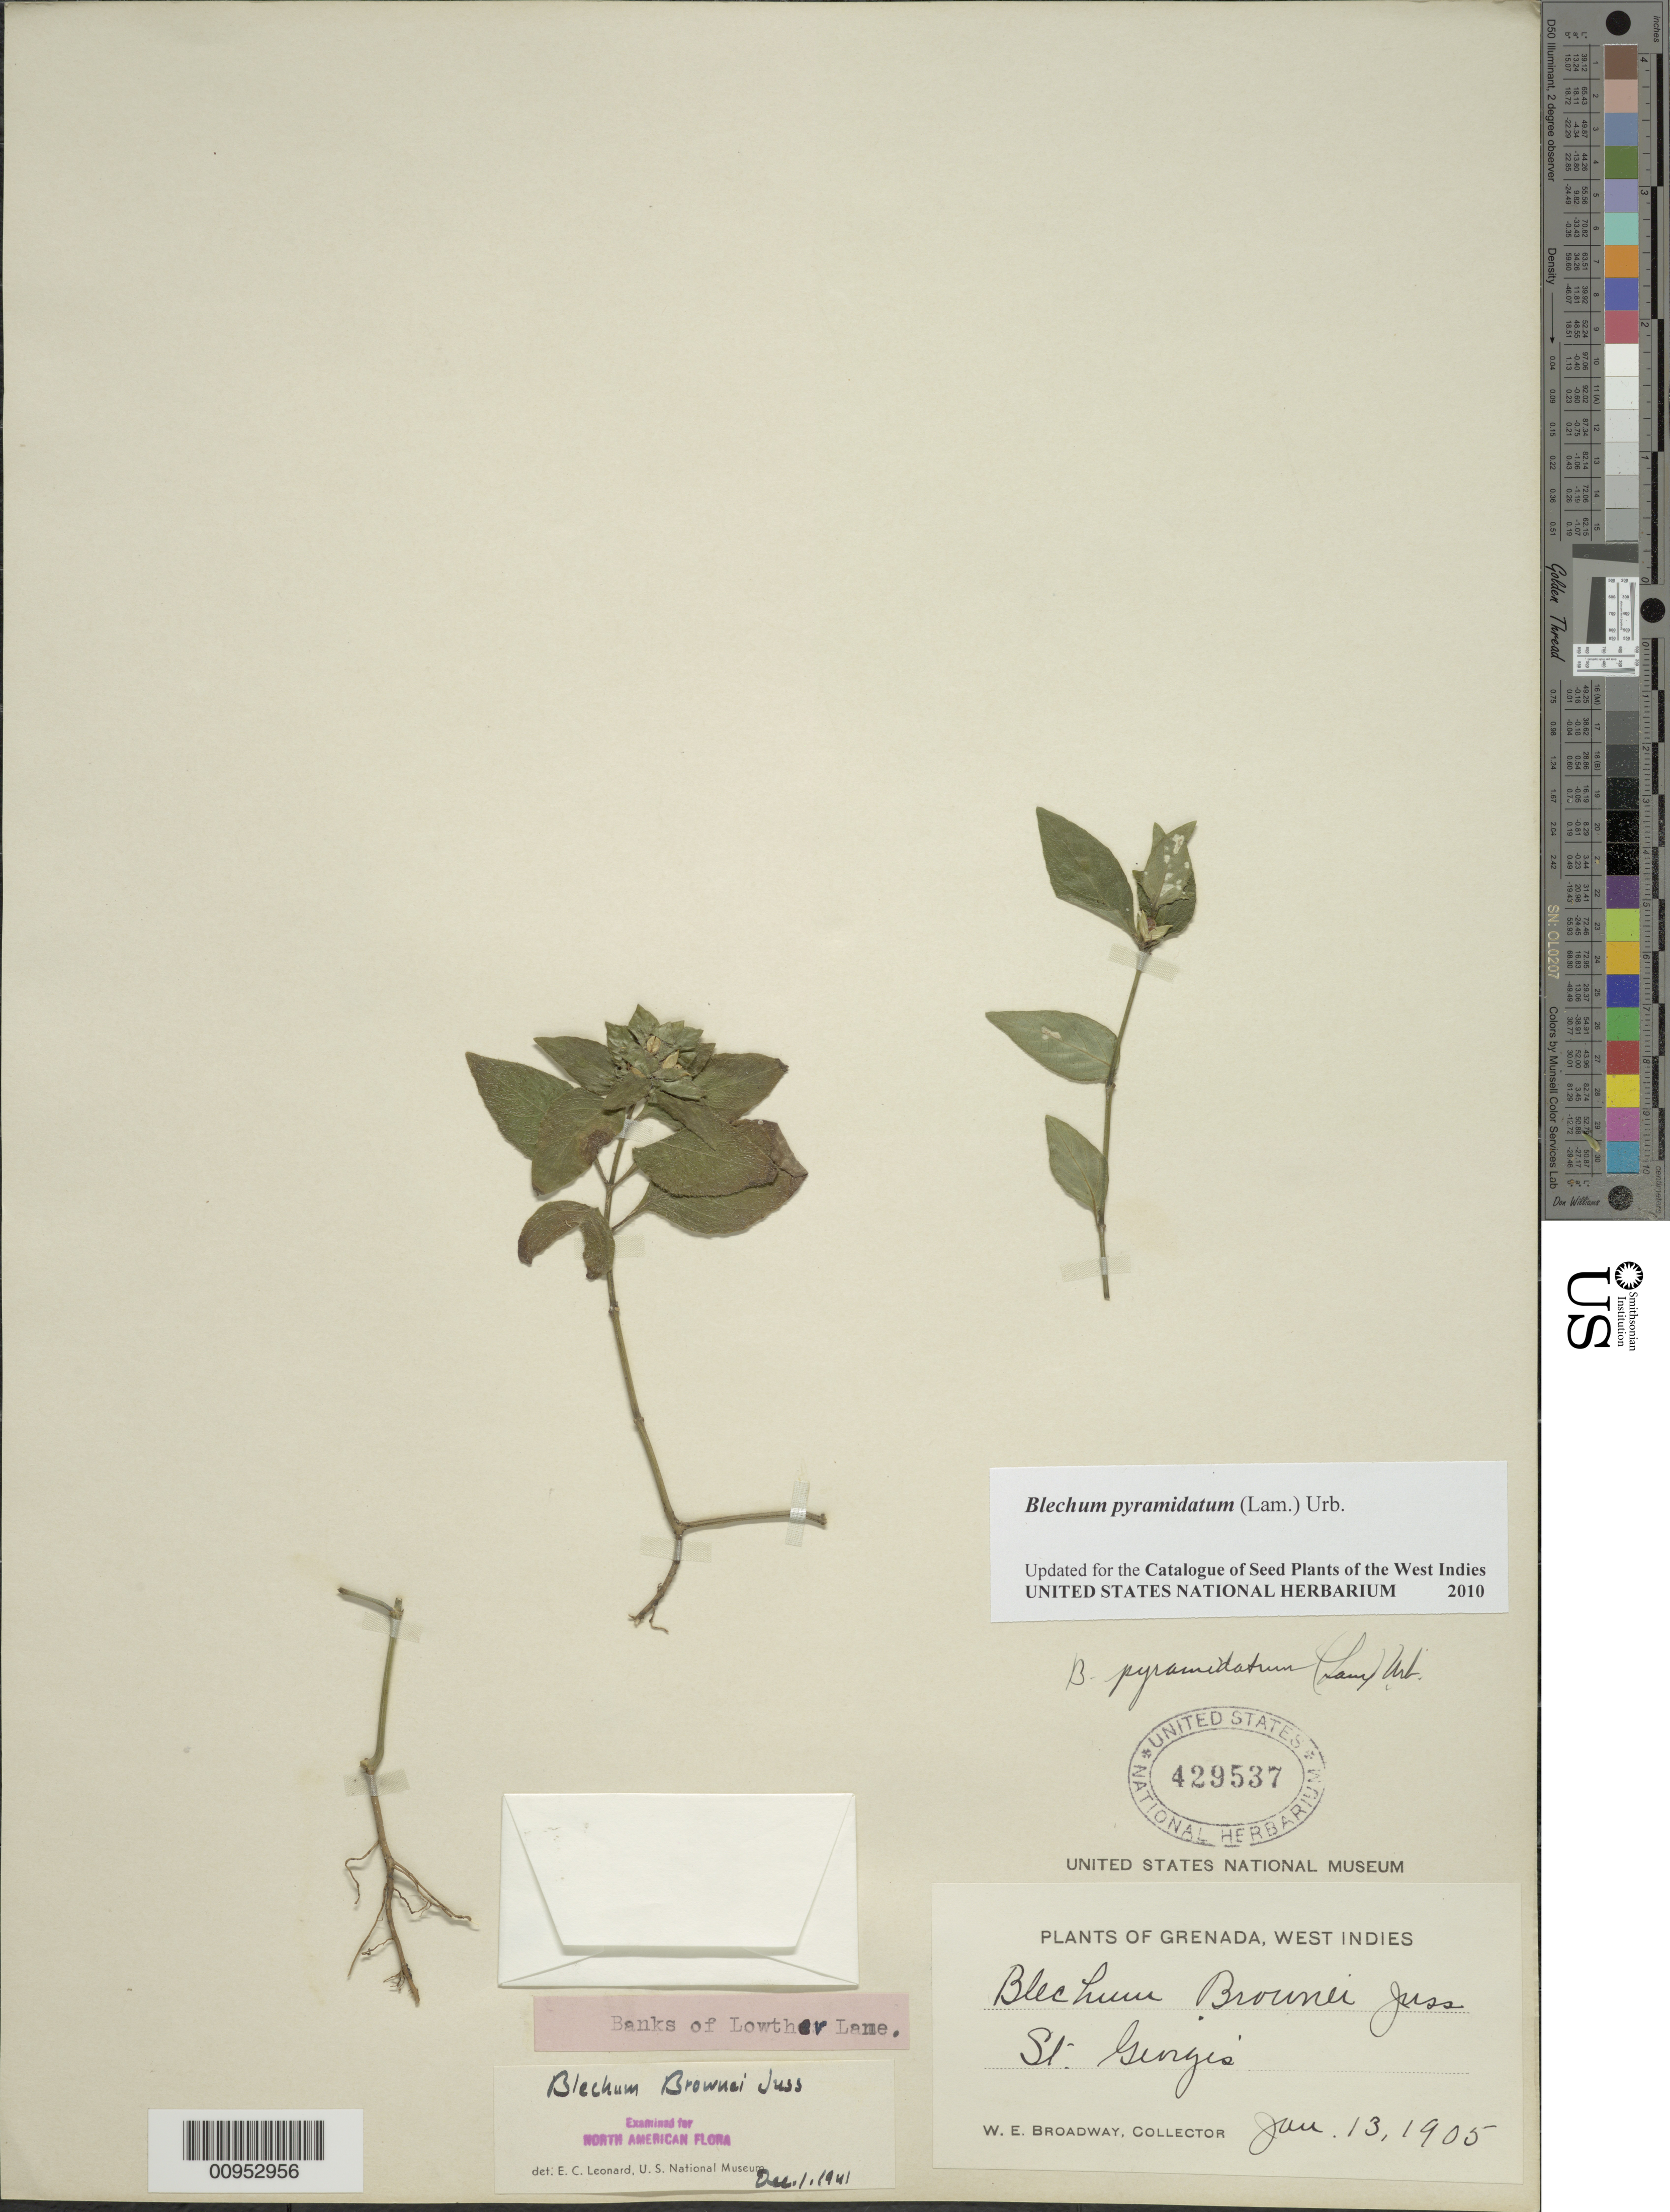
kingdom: Plantae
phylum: Tracheophyta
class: Magnoliopsida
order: Lamiales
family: Acanthaceae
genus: Blechum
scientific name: Blechum pyramidatum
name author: (Lam.) Urb.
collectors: W. E. Broadway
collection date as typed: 13 Jan 1905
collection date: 1905-01-13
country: Grenada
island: Grenada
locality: St. Georges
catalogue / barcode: US 429537